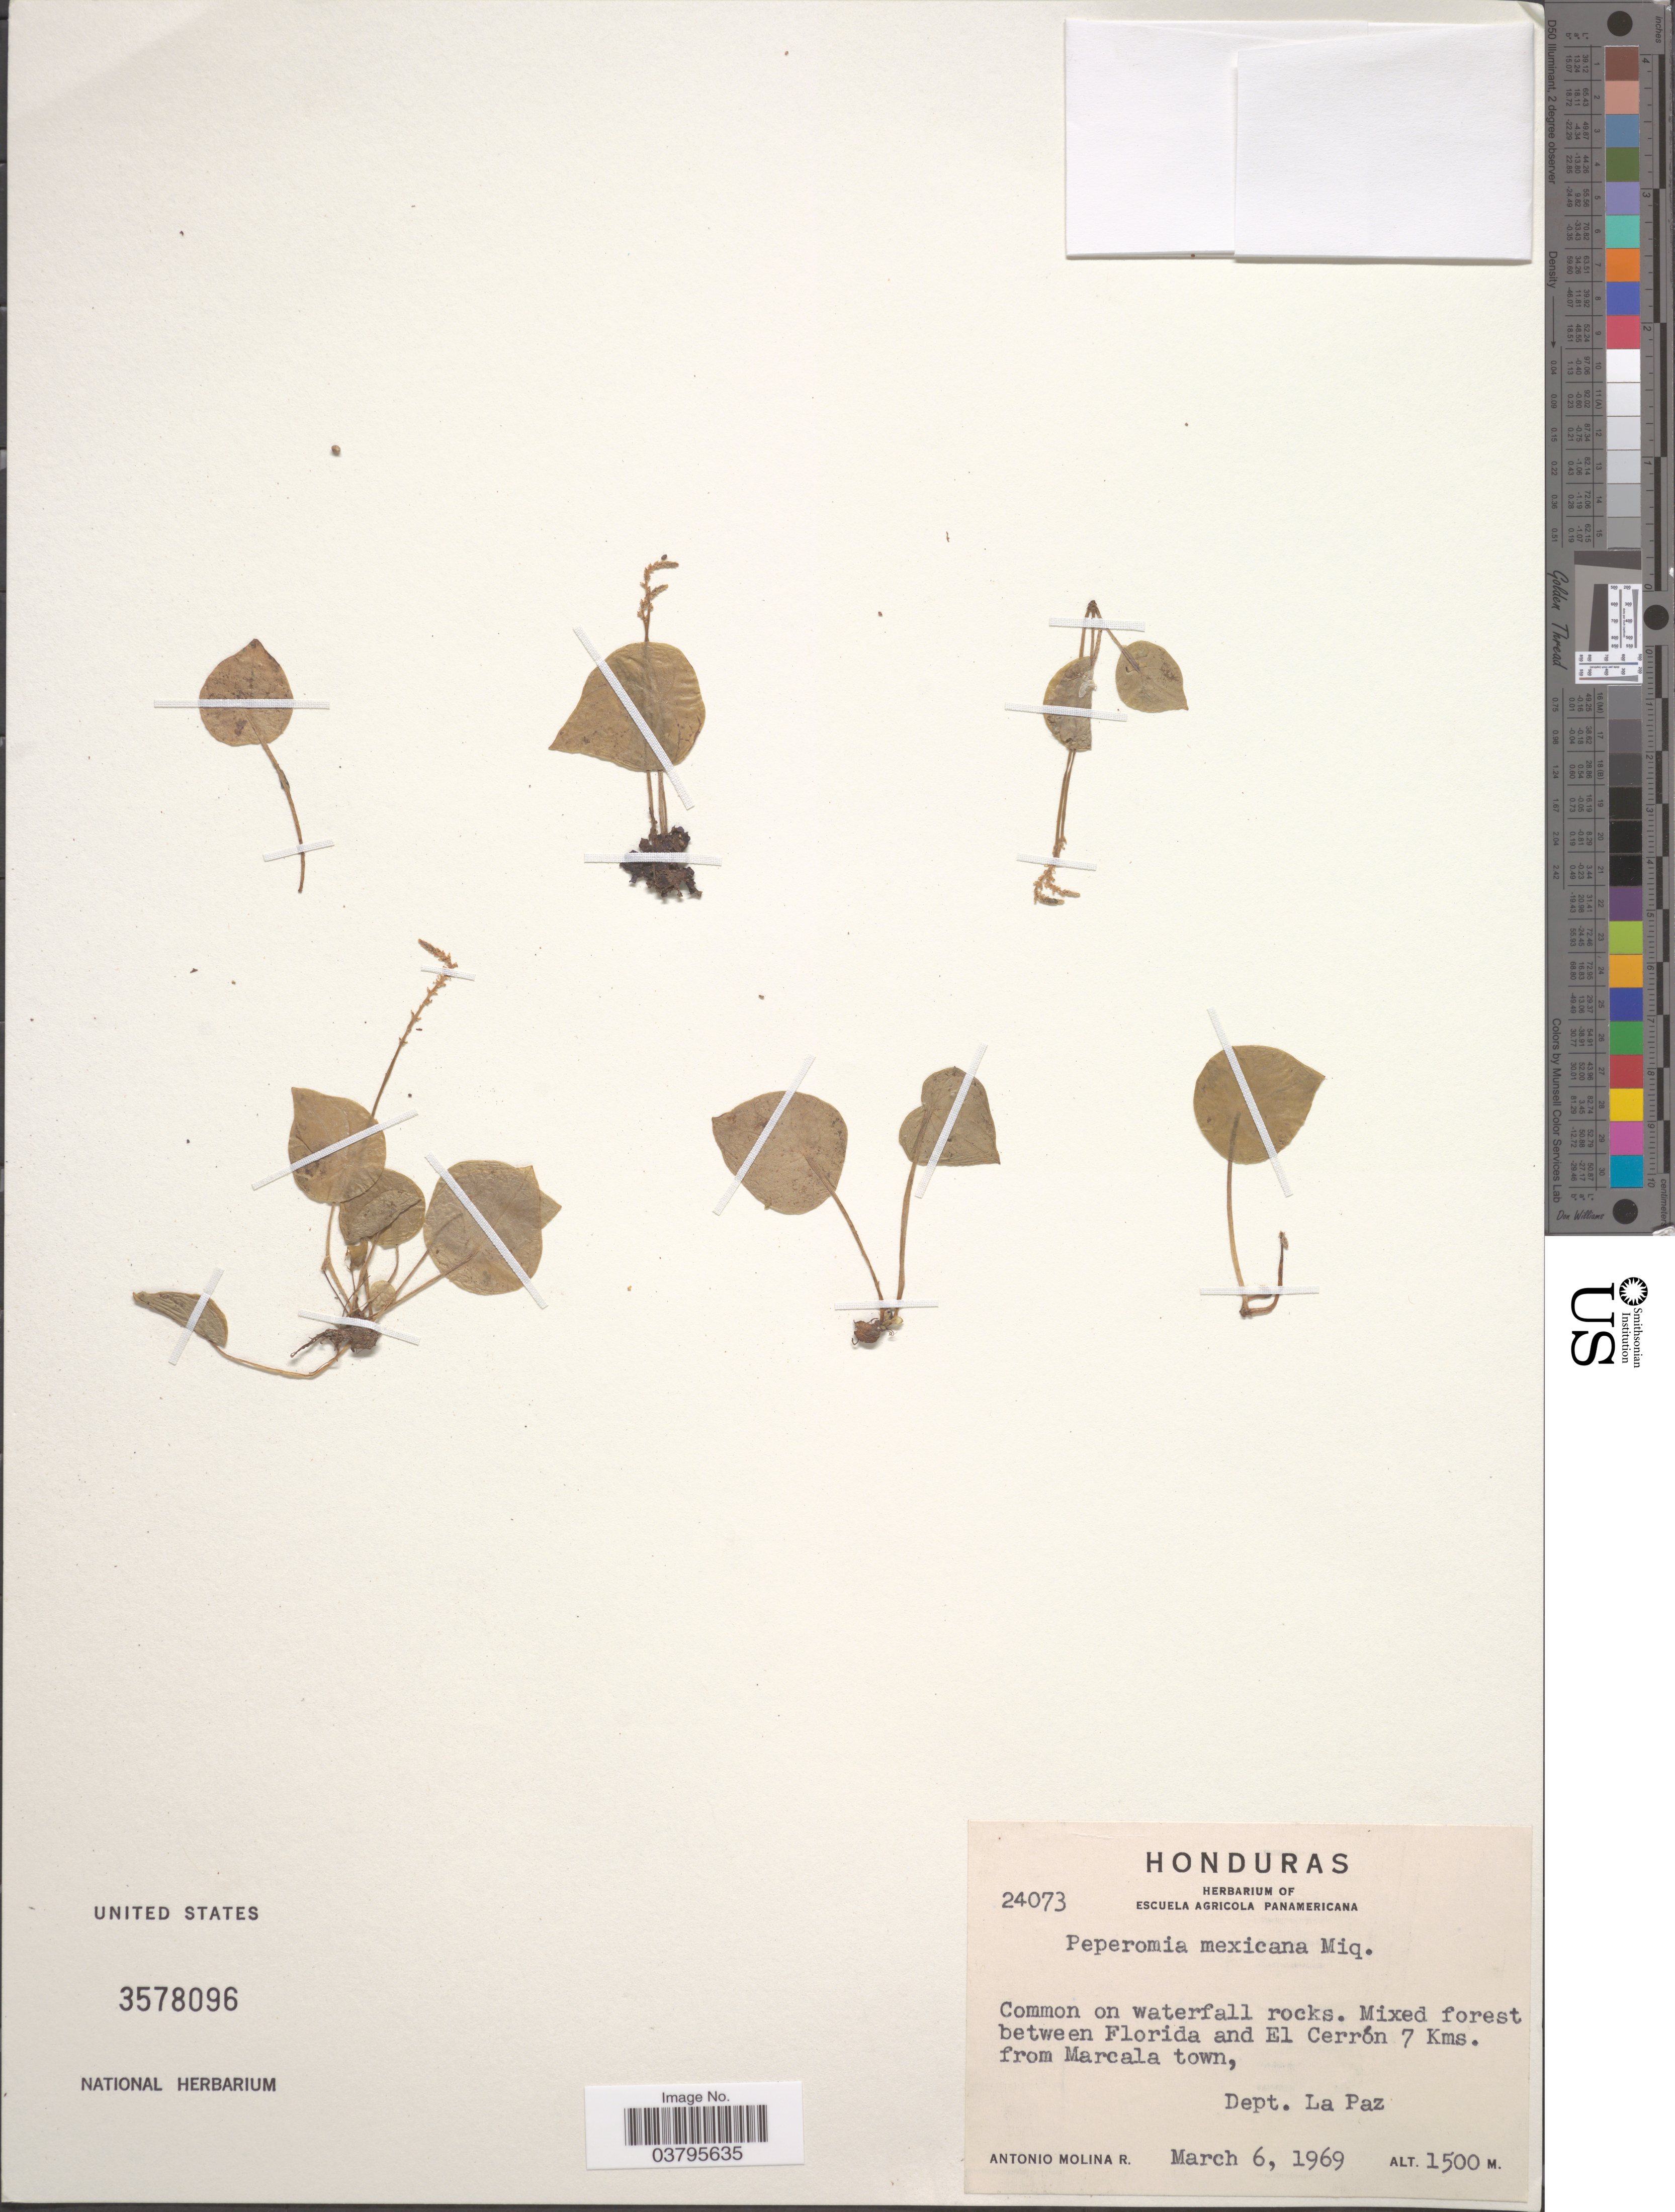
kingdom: Plantae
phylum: Tracheophyta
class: Magnoliopsida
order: Piperales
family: Piperaceae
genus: Peperomia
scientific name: Peperomia mexicana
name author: (Miq.) Miq.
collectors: A. Molina R.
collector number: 24073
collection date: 1969-03-06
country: Honduras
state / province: La Paz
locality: Between Florida and El Cerrón 7 Kms. from Marcala town, Dept. La Paz.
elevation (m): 1500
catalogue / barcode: US 3578096